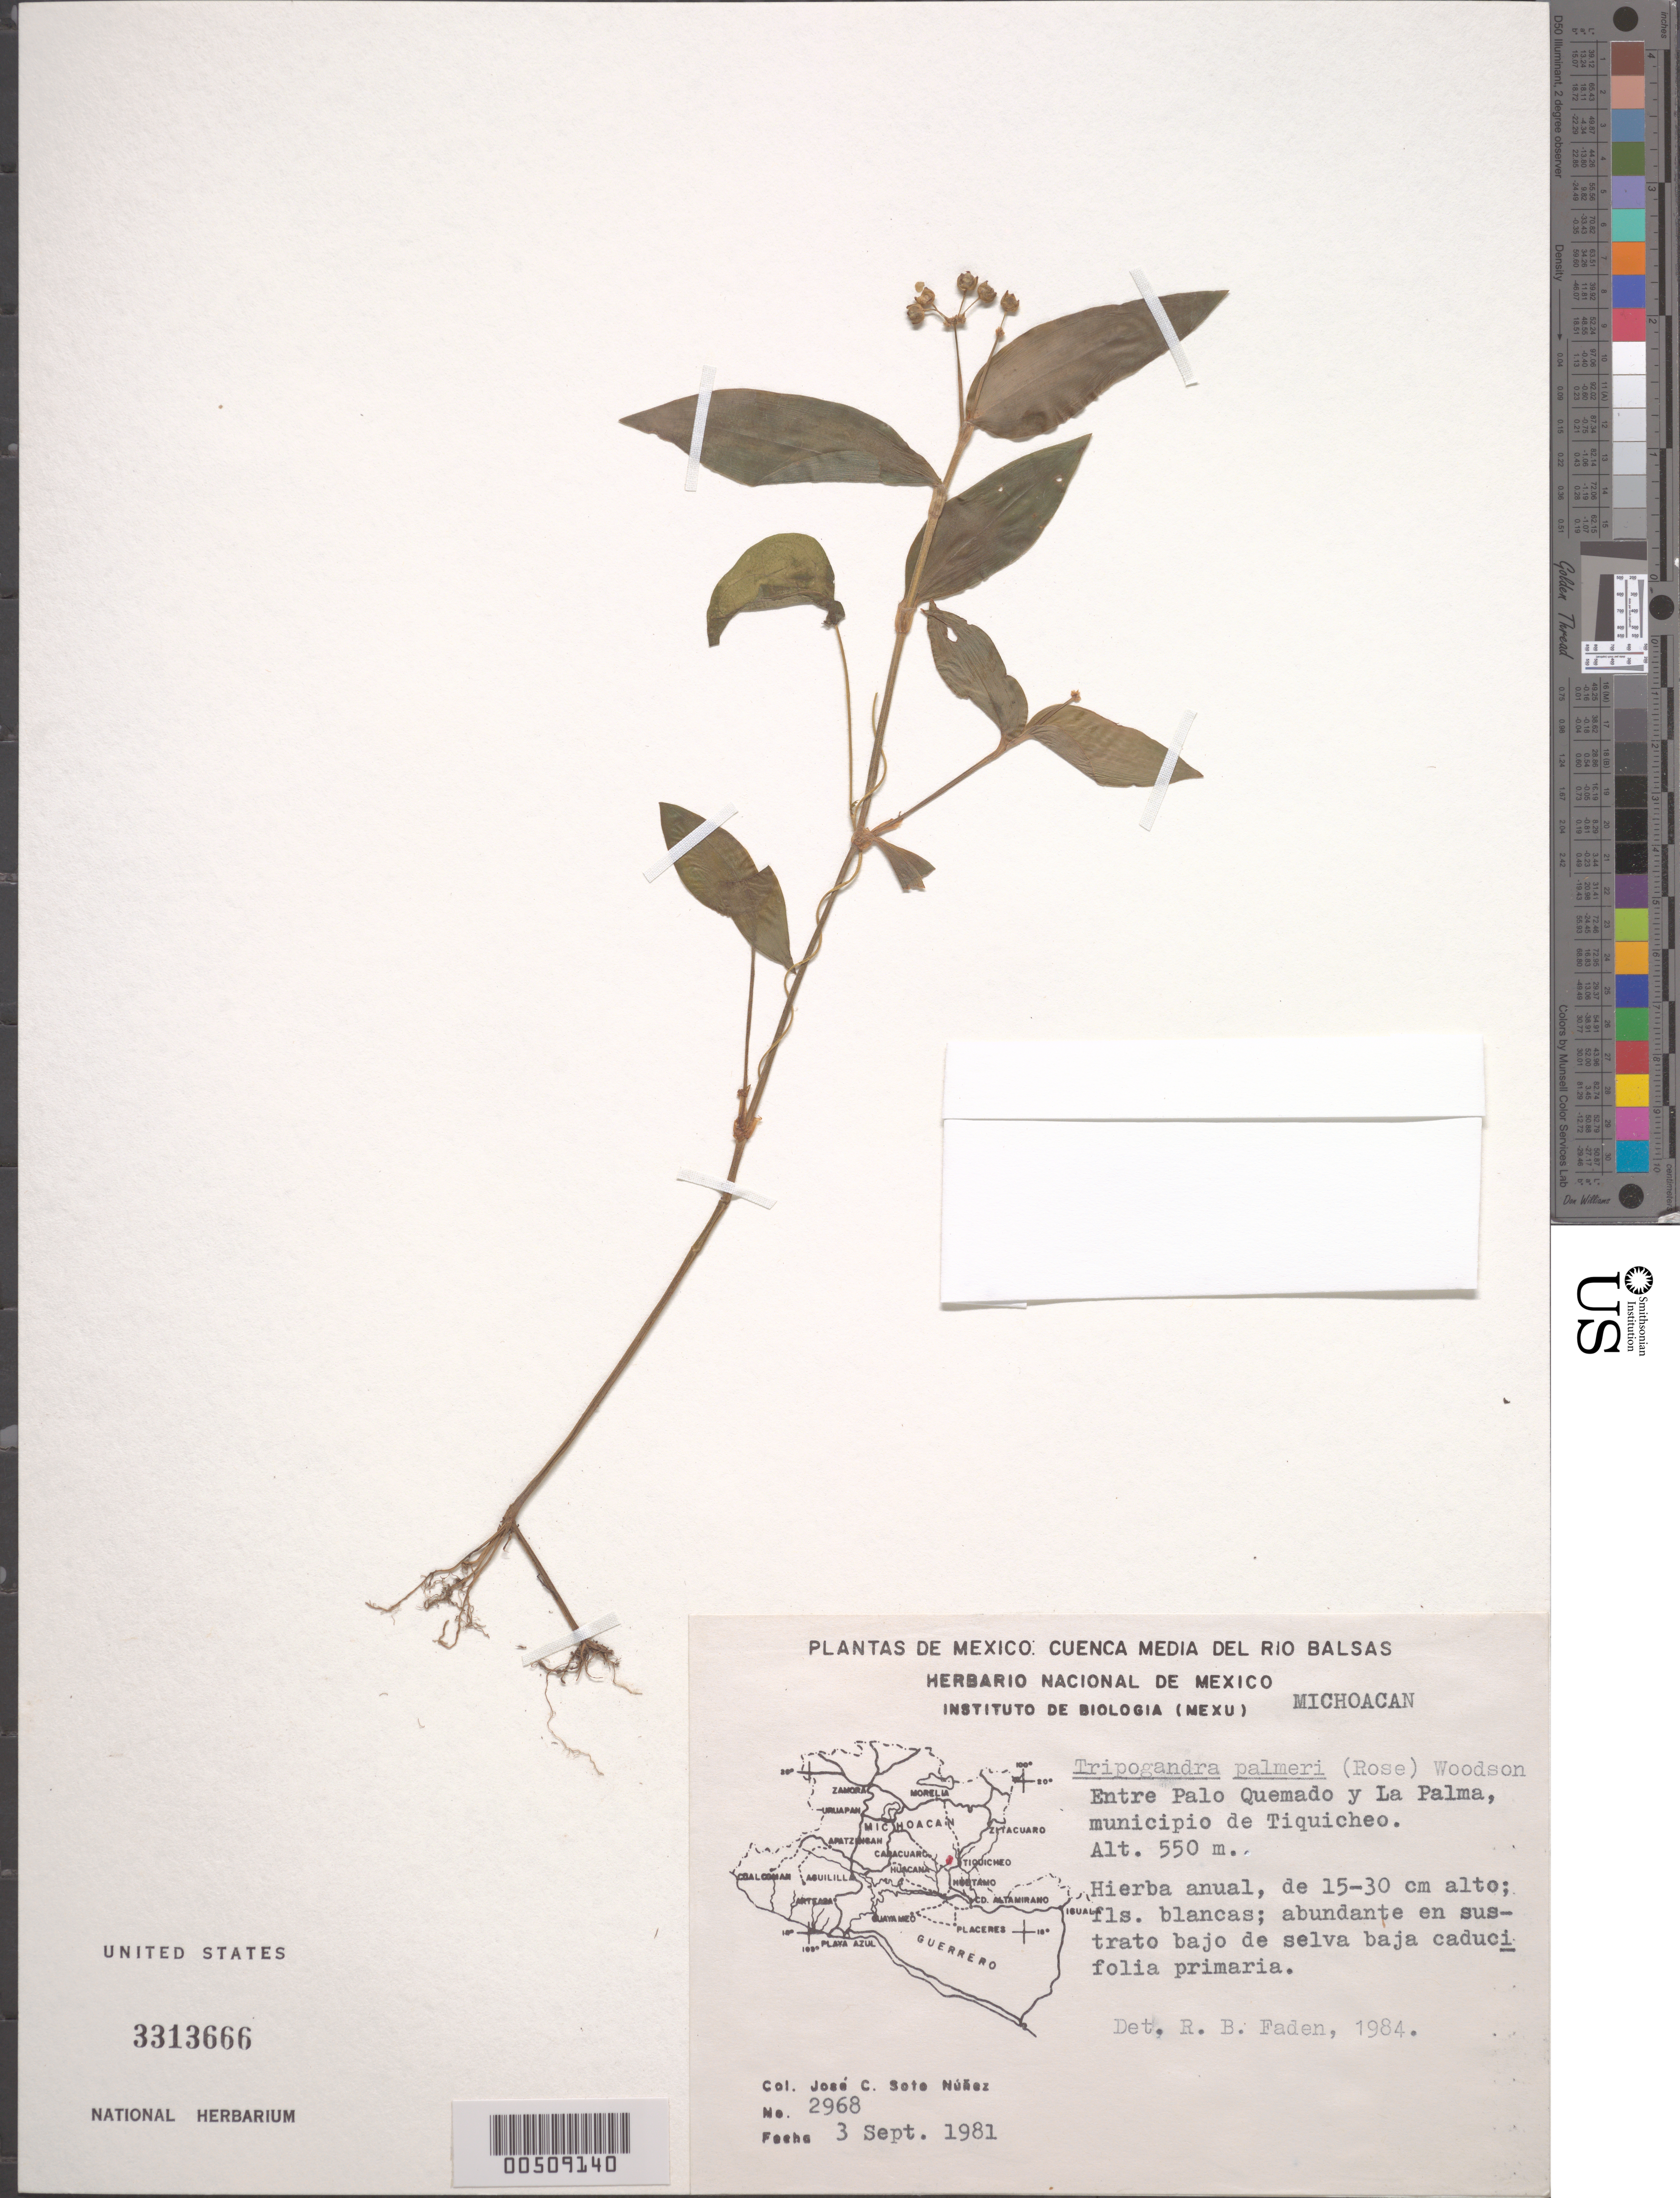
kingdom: Plantae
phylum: Tracheophyta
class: Liliopsida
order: Commelinales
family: Commelinaceae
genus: Tripogandra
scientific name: Tripogandra palmeri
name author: (Rose) Woodson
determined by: Faden, Robert B., (US), Smithsonian Institution - National Museum of Natural History (UNITED STATES)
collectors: J. C. Soto Núñez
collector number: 2968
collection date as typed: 03 Sep 1981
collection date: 1981-09-03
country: Mexico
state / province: Michoacán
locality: Between Pao Quemado and La Palma, Tiquicheo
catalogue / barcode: US 3313666